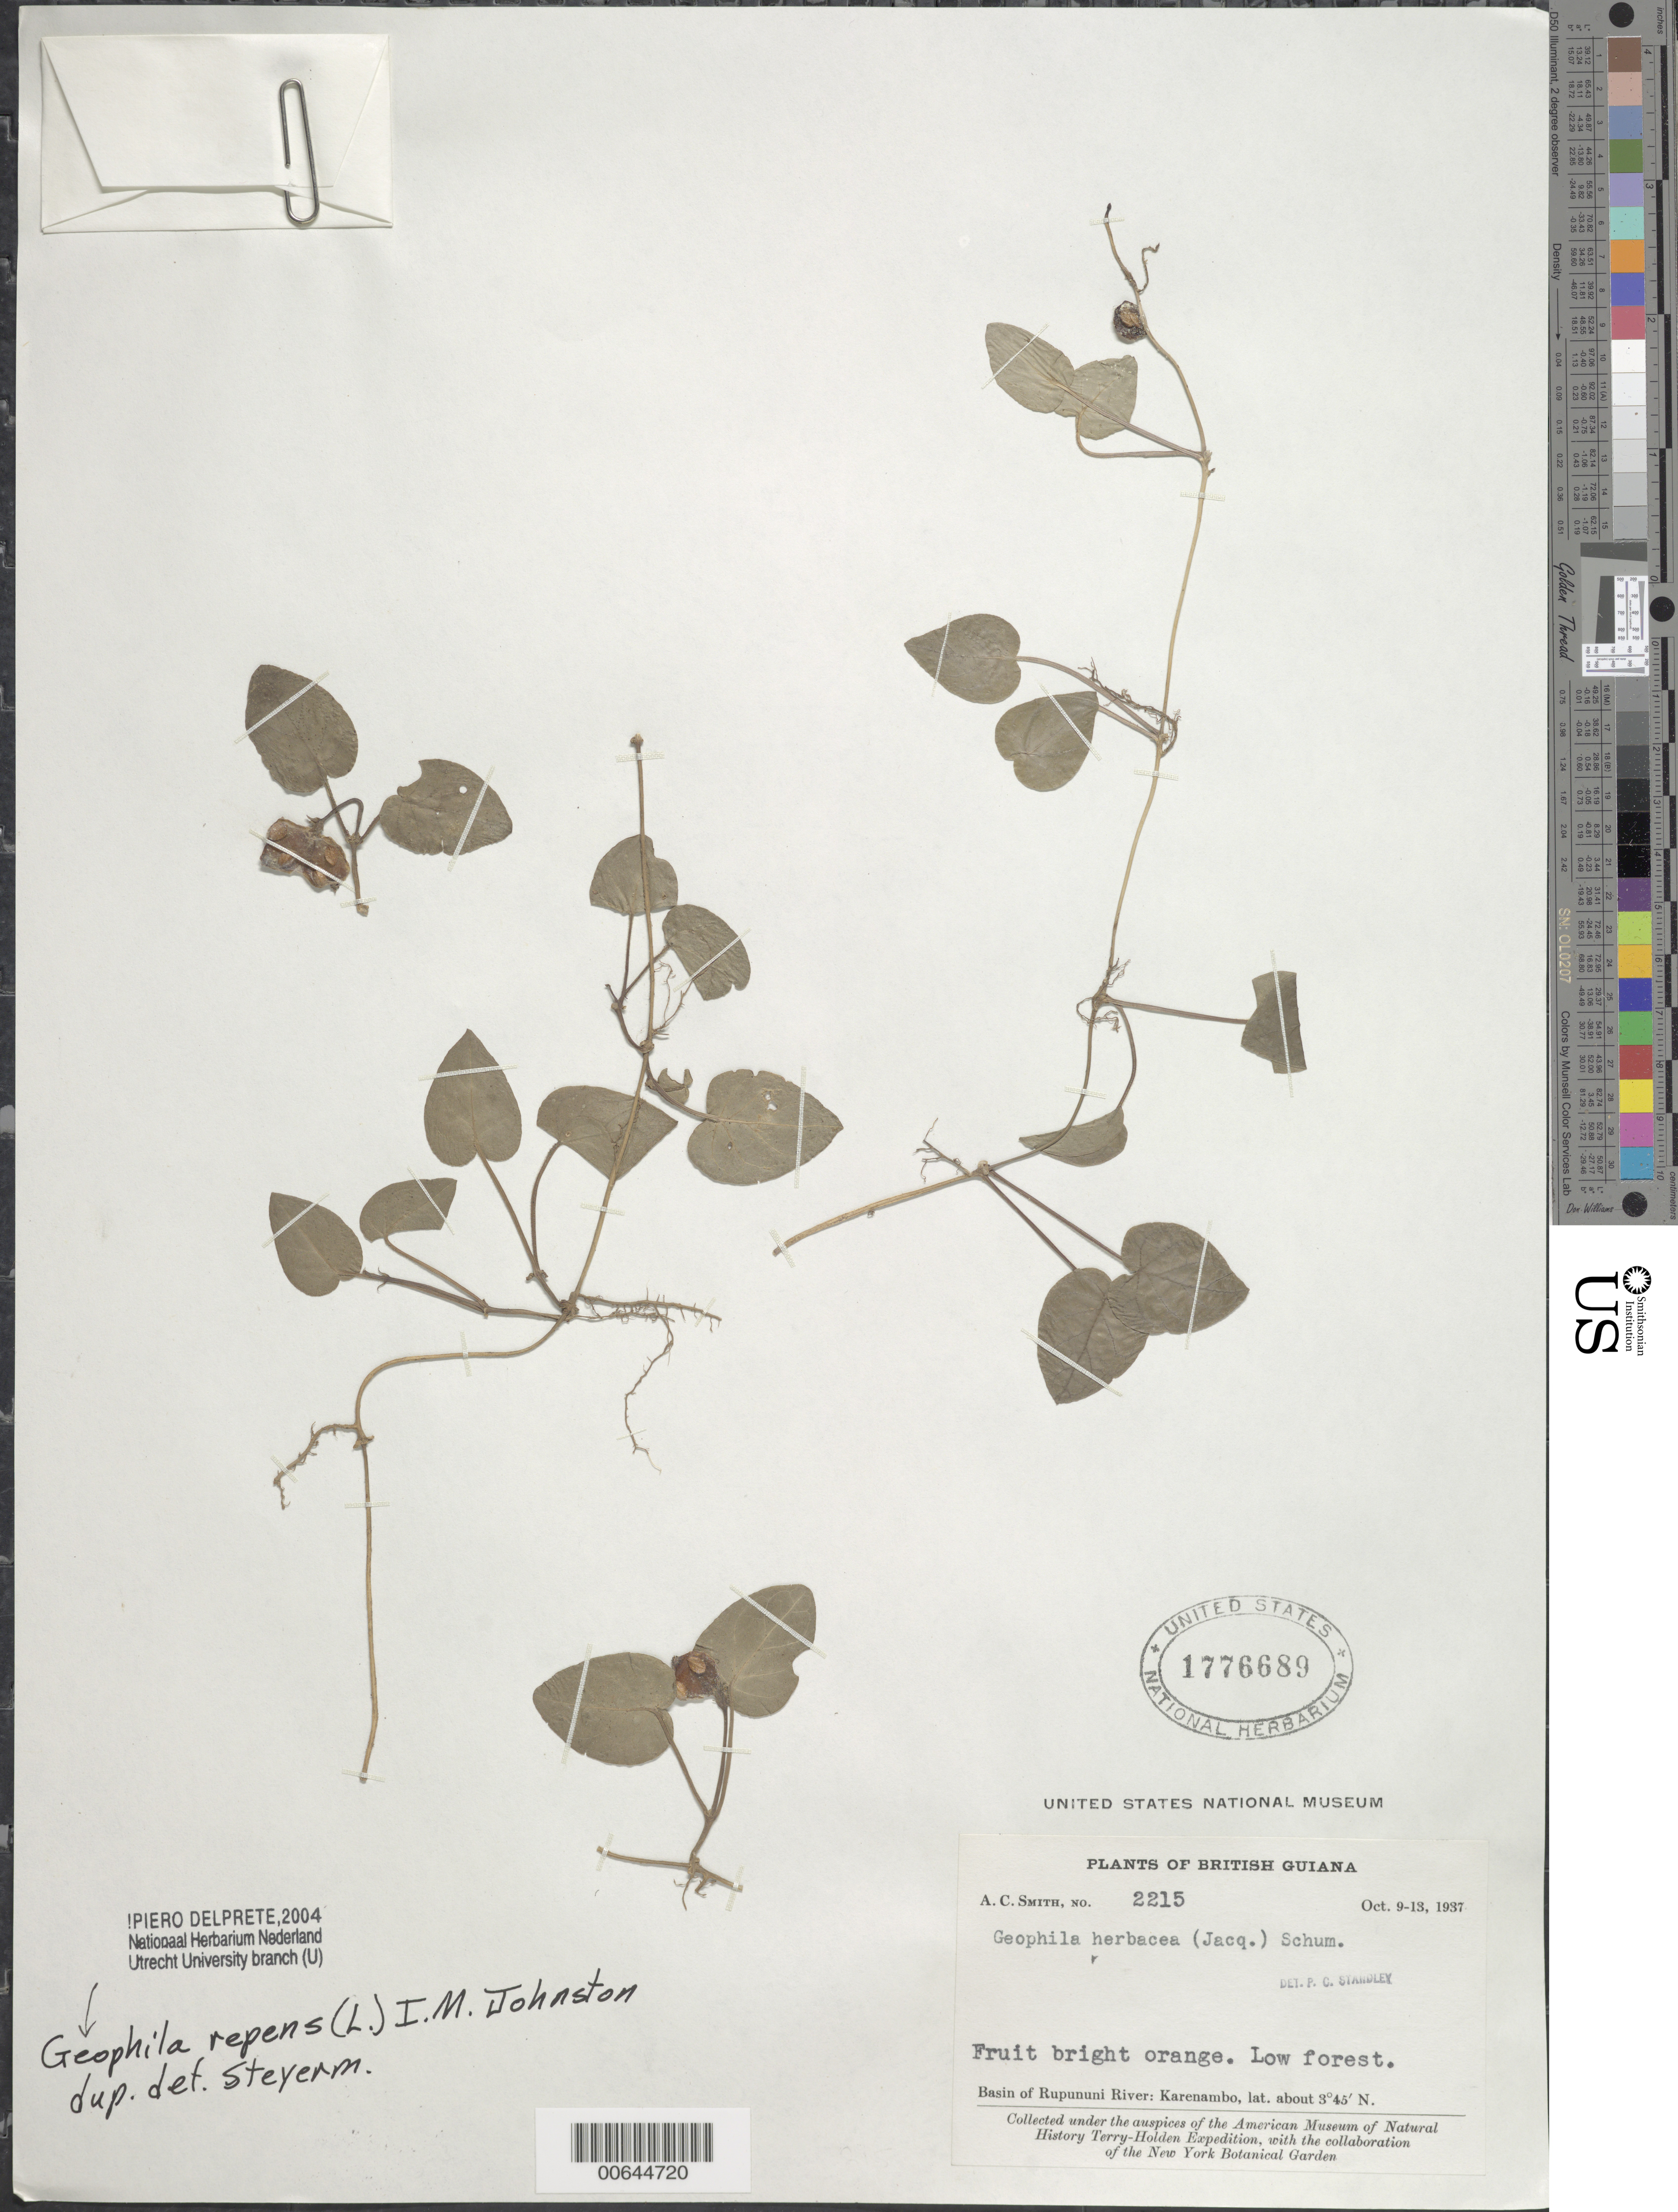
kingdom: Plantae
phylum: Tracheophyta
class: Magnoliopsida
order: Gentianales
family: Rubiaceae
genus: Geophila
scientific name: Geophila repens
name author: (L.) I.M. Johnst.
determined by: Steyermark, Julian A., (VEN)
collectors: A. C. Smith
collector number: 2215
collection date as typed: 9-Oct-37 to 13-Oct-37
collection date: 1937-10-09/1937-10-13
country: Guyana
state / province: U. Takutu-U. Essequibo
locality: Karanambo, Rupununi River basin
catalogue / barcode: US 1776689